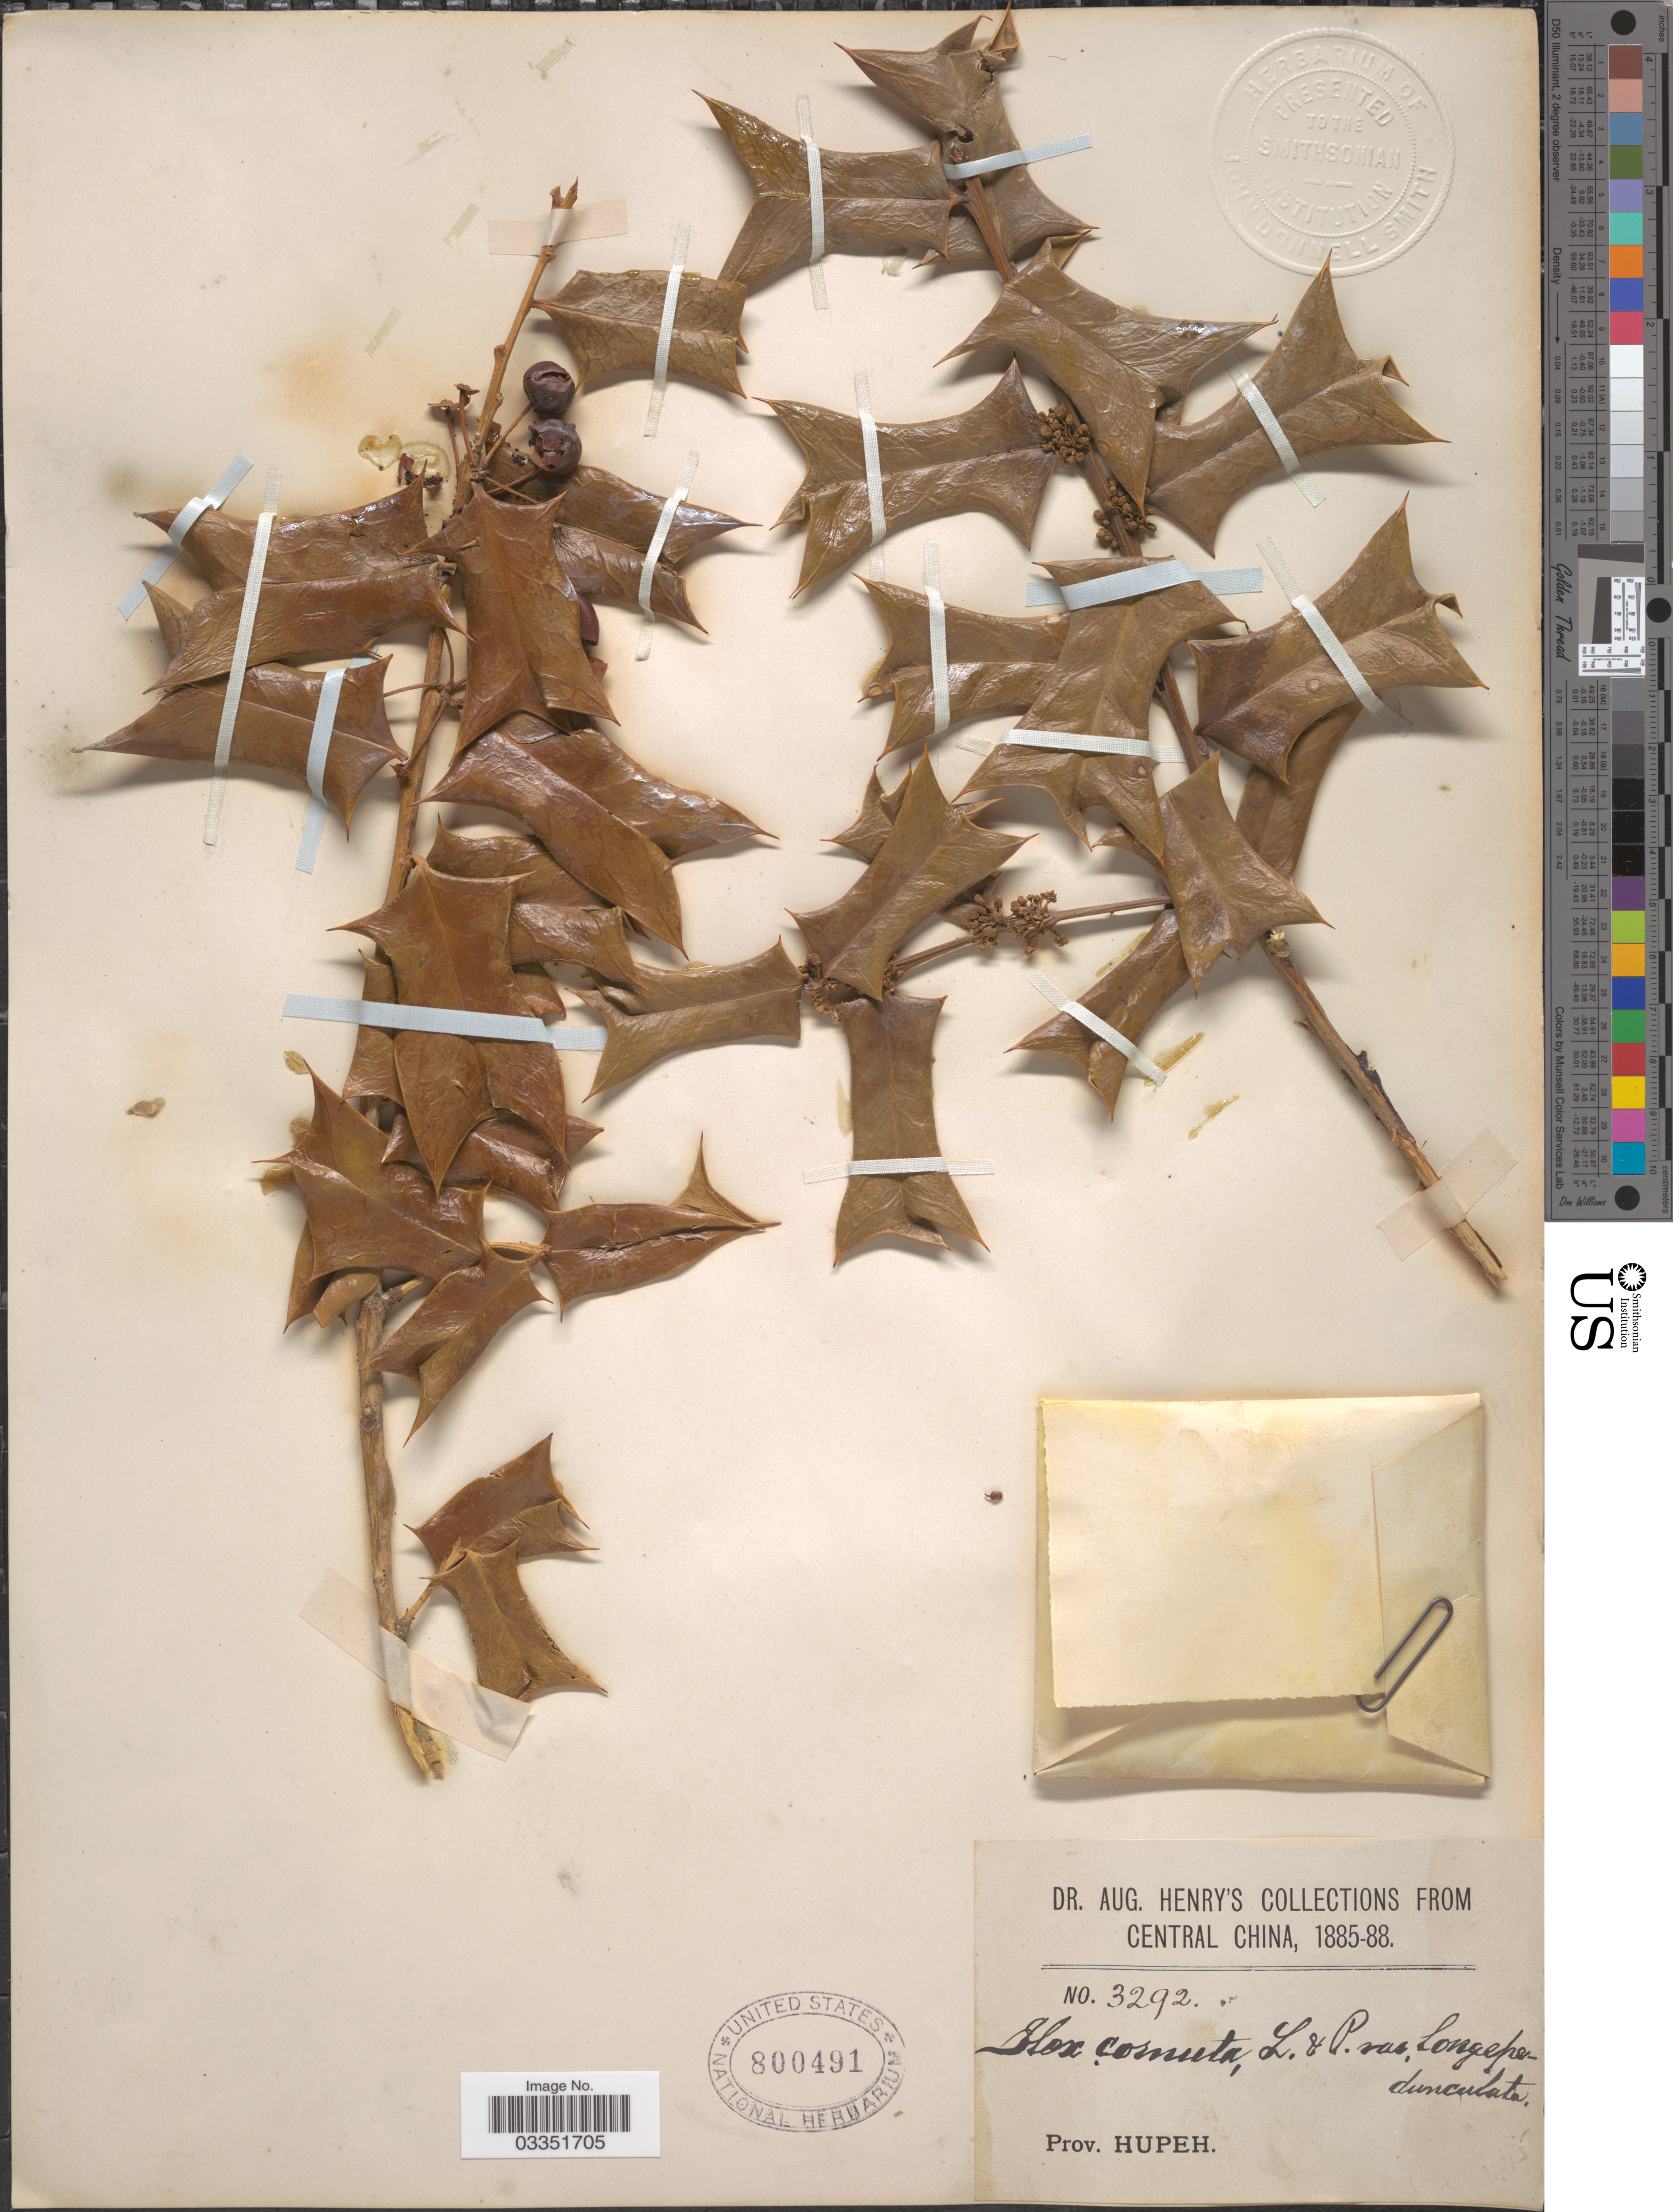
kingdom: Plantae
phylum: Tracheophyta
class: Magnoliopsida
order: Aquifoliales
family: Aquifoliaceae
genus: Ilex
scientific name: Ilex cornuta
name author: Lindl. & Paxton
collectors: A. Henry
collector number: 3292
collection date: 1885/1888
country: China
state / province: Hubei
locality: Central China. Prov. Hupeh.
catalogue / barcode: US 800491